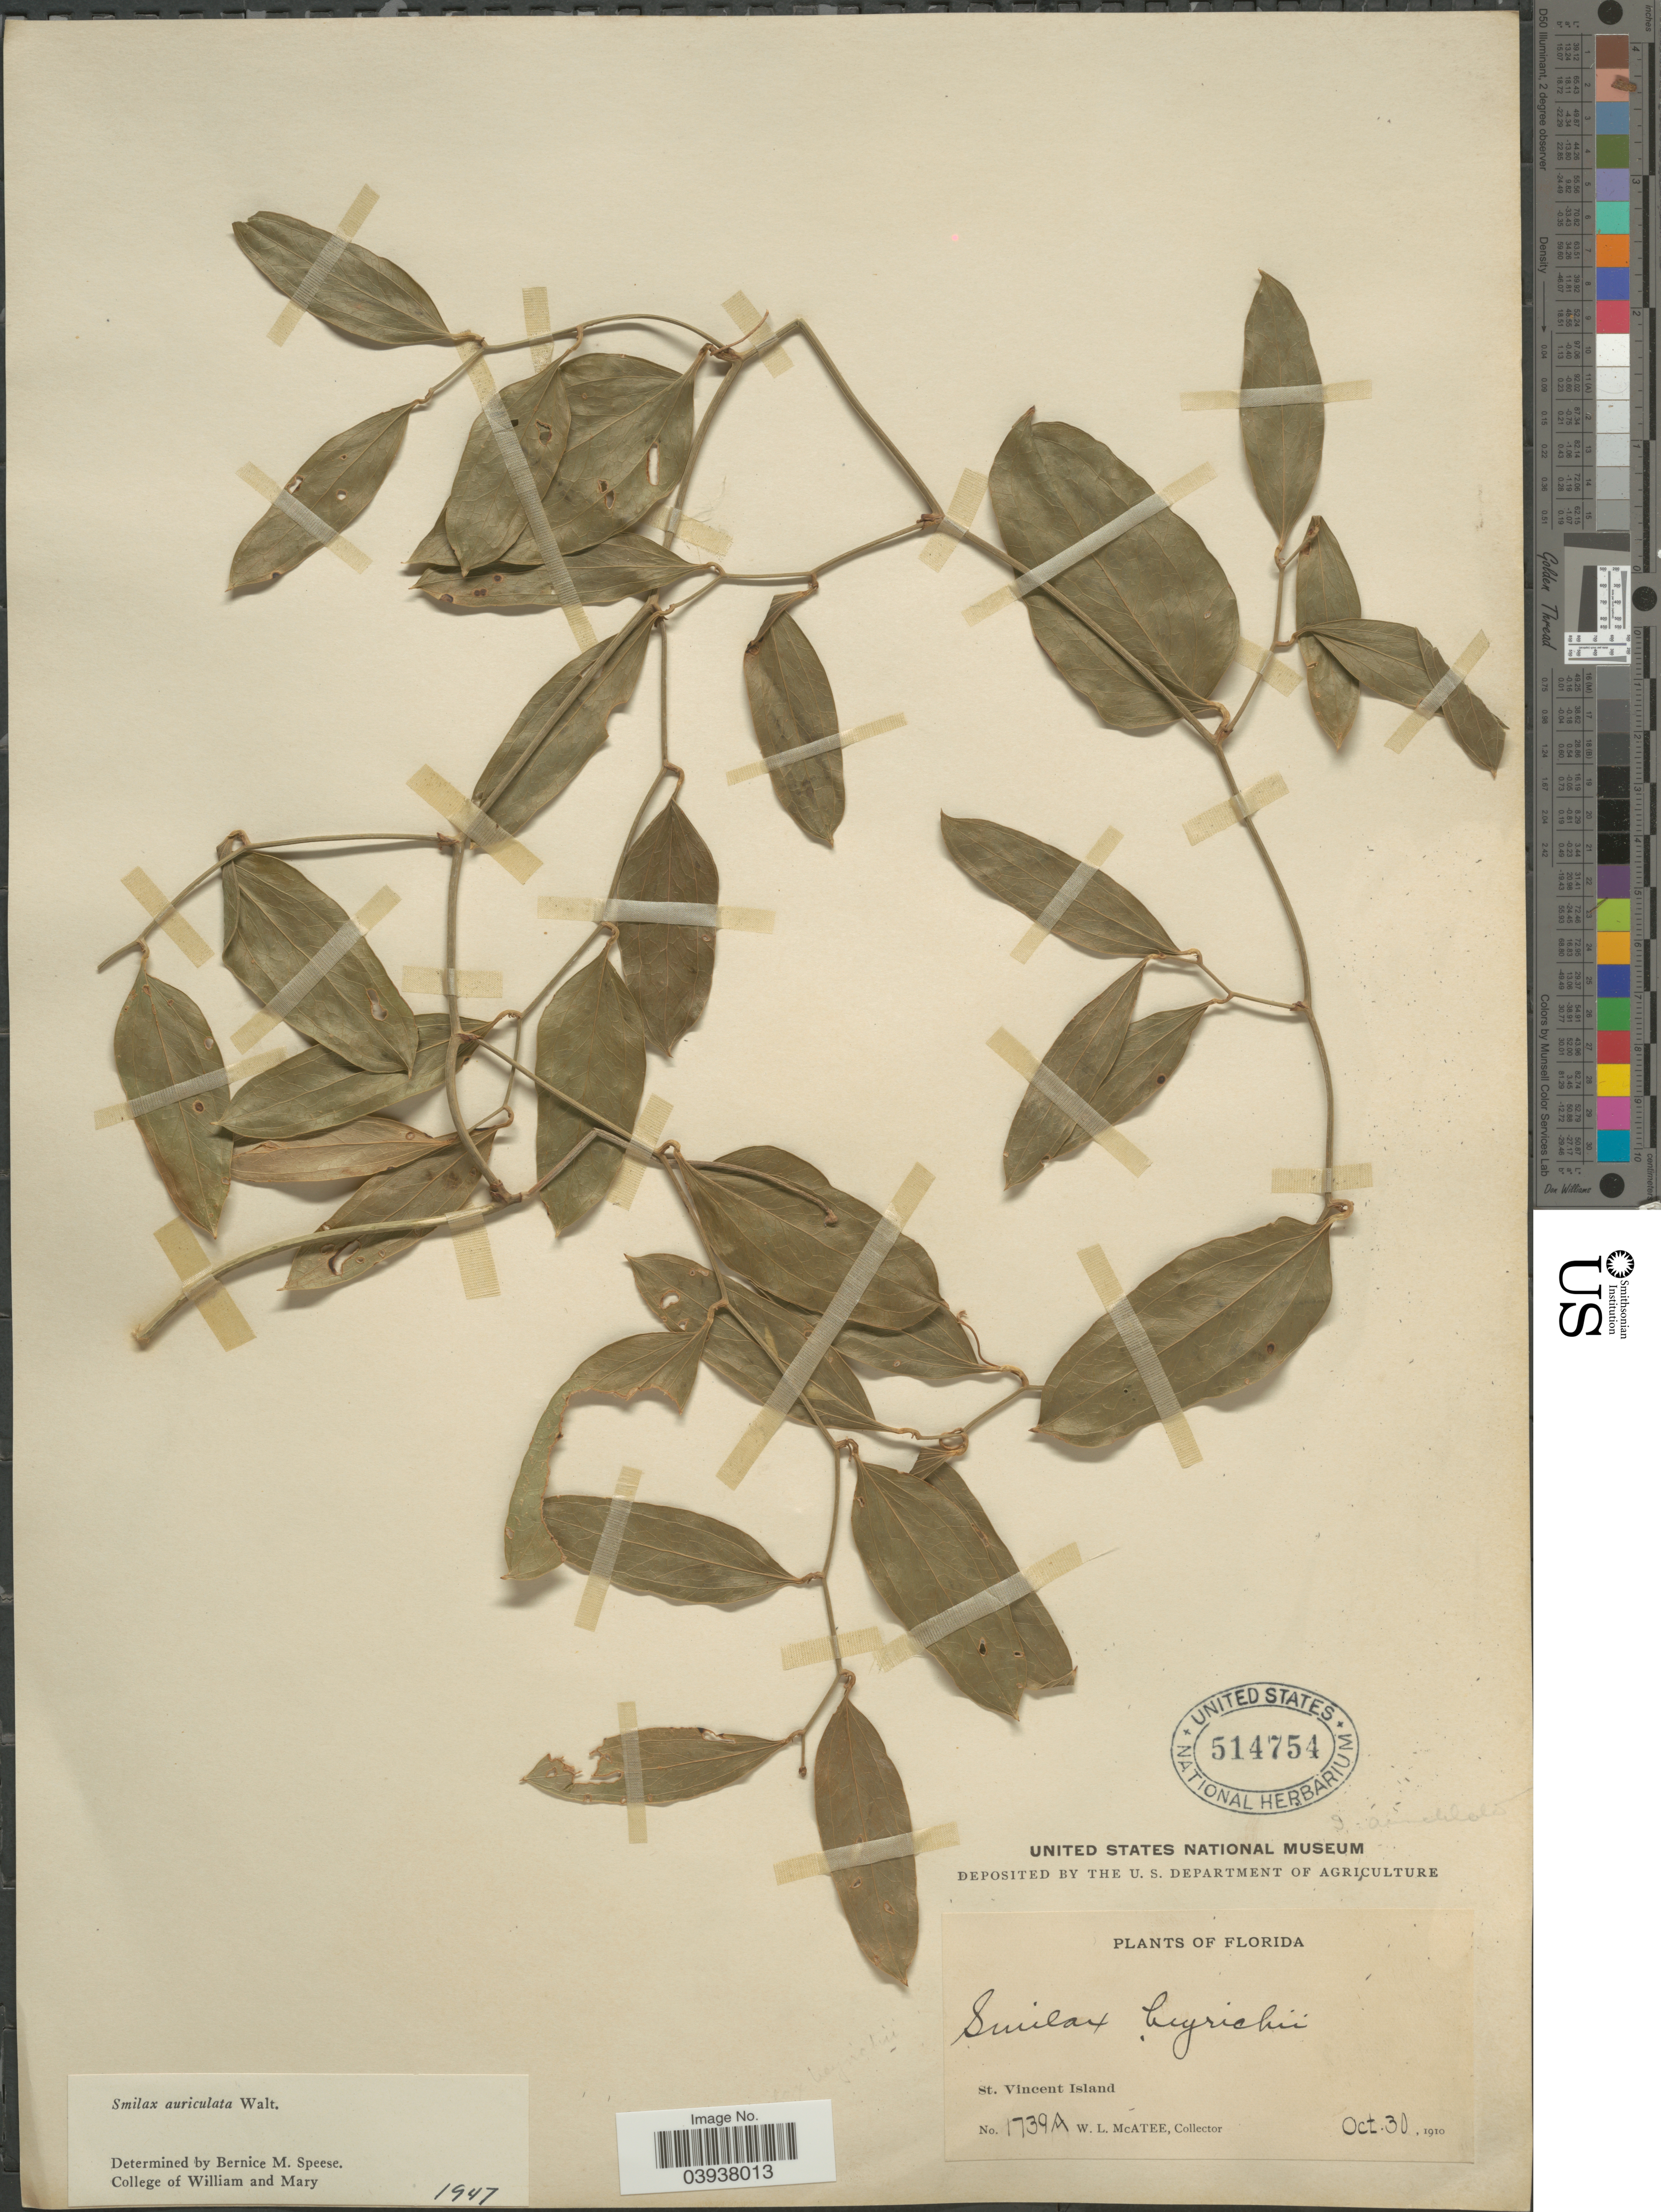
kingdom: Plantae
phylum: Tracheophyta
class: Liliopsida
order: Liliales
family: Smilacaceae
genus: Smilax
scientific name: Smilax auriculata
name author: Walter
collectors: W. McAtee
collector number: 1739A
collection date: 1910-10-30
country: United States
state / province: Florida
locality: St. Vincent Island.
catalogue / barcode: US 514754